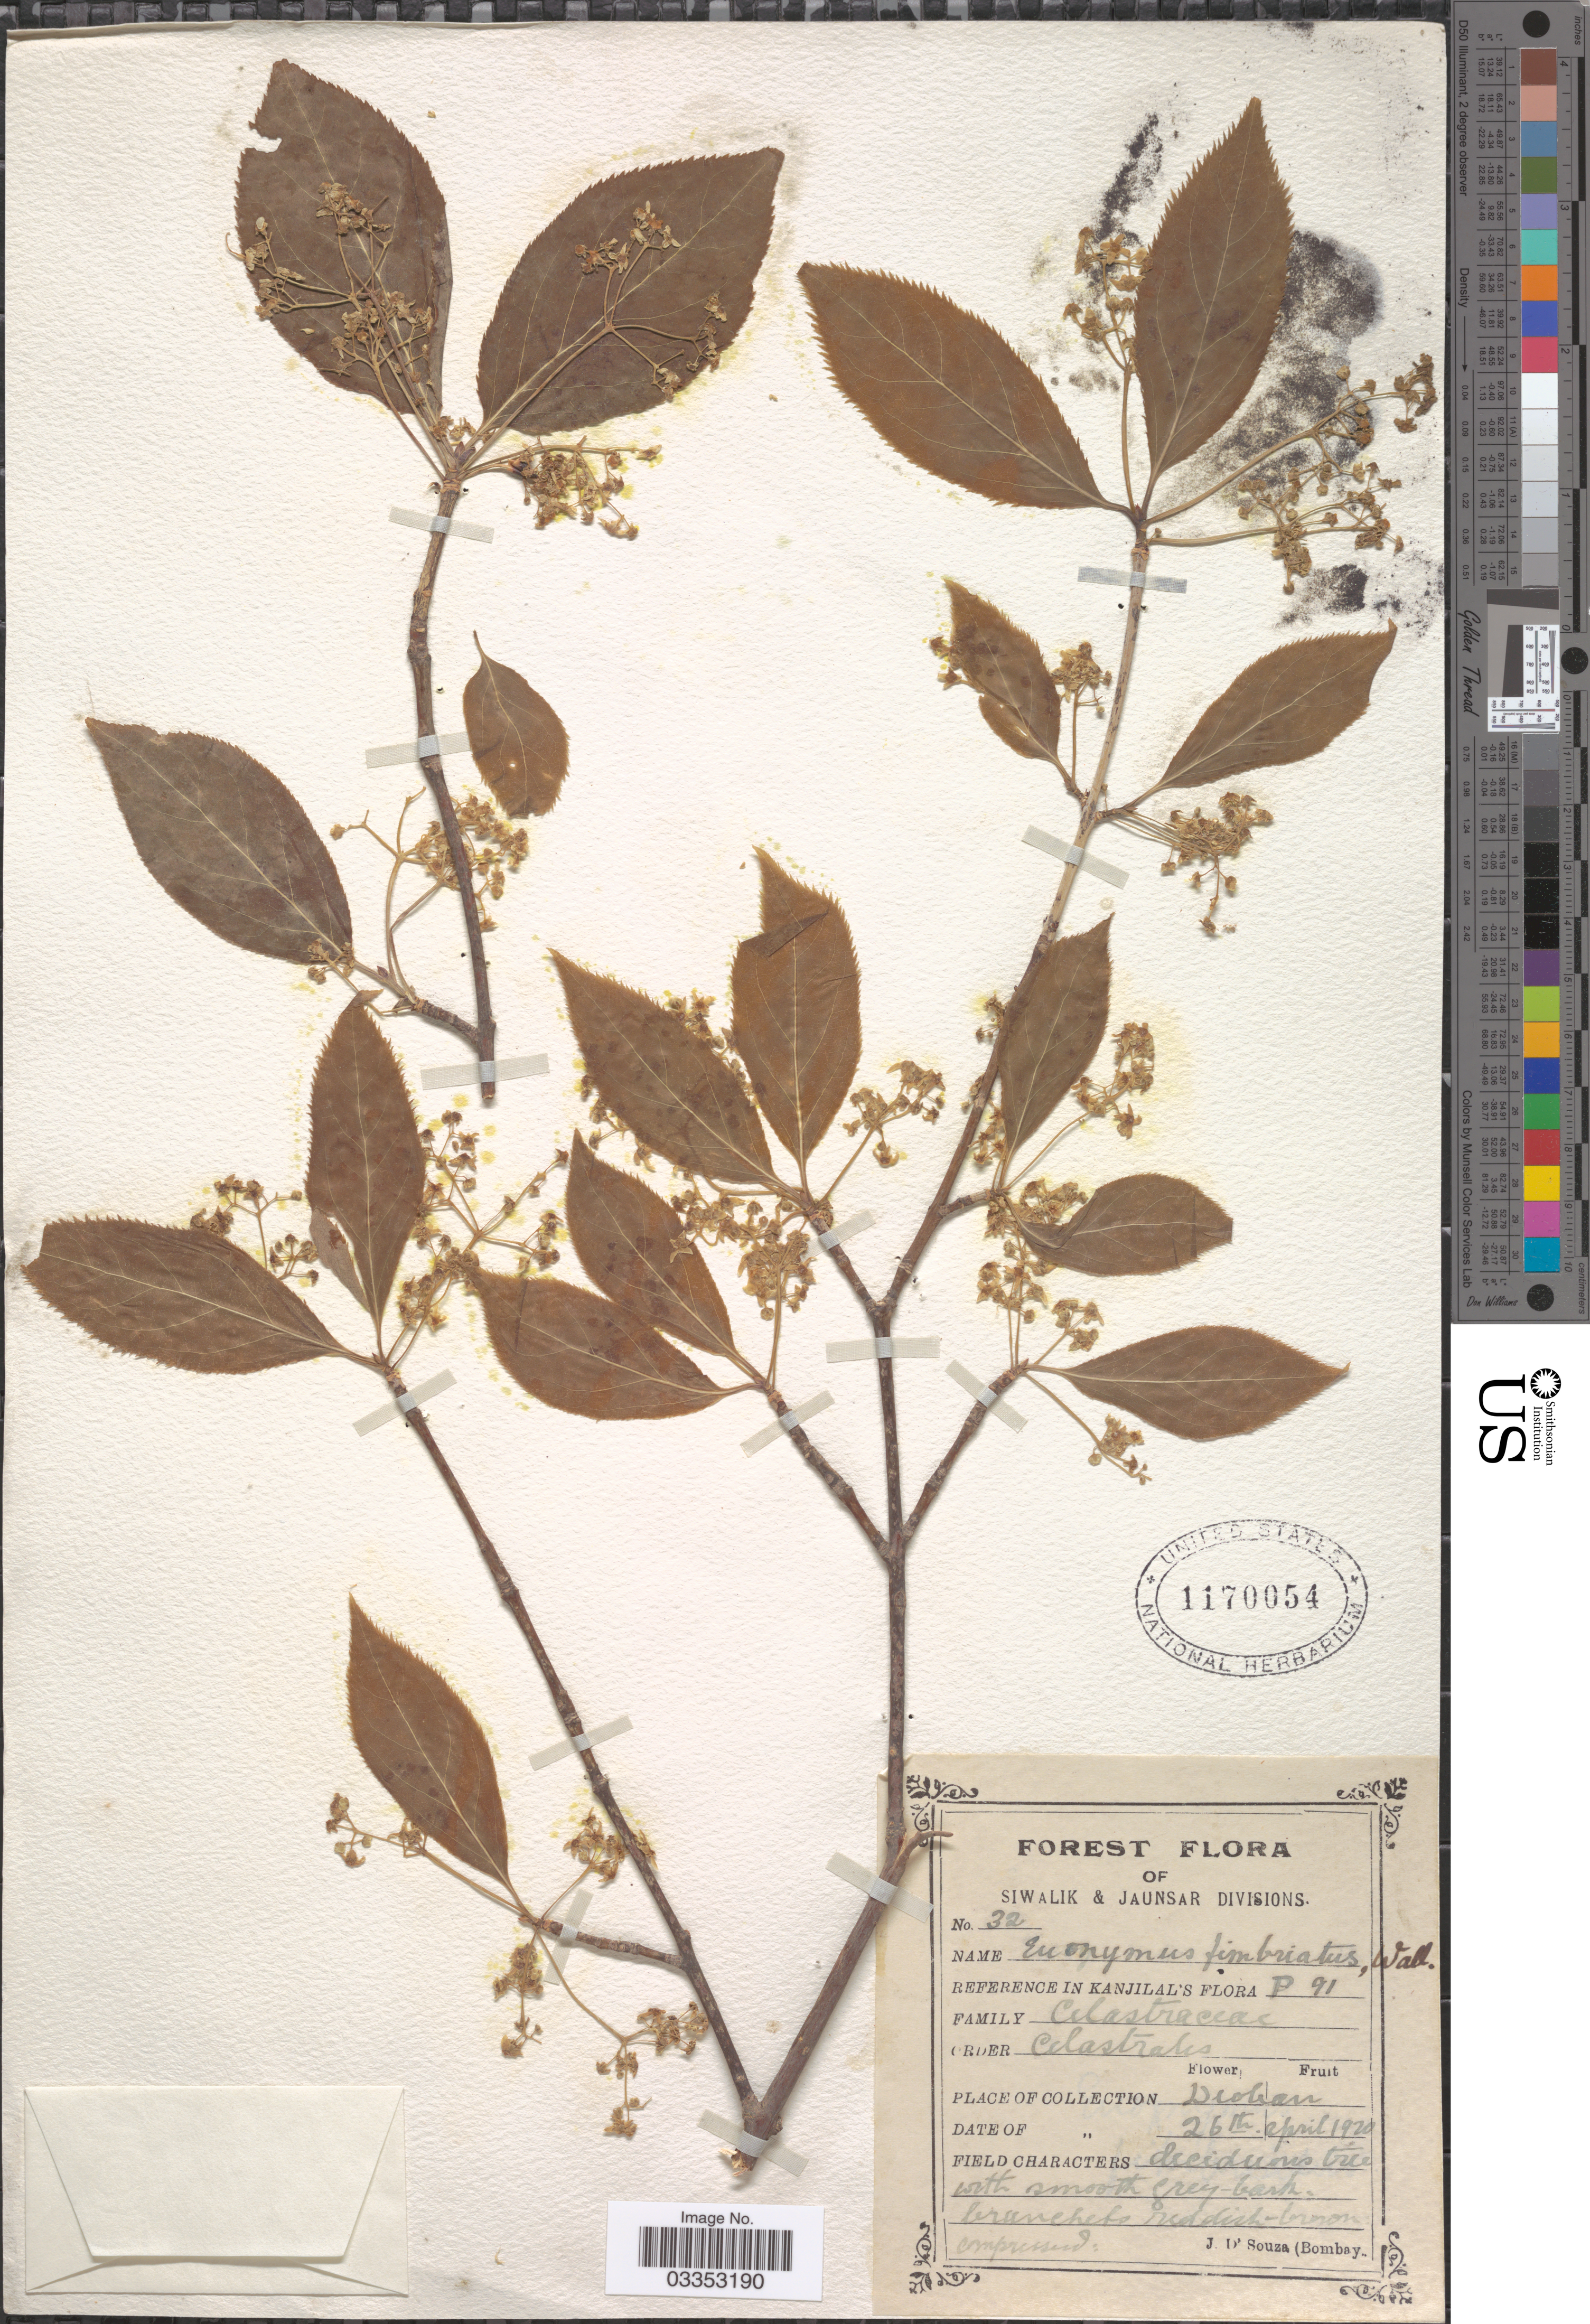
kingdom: Plantae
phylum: Tracheophyta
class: Magnoliopsida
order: Celastrales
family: Celastraceae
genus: Euonymus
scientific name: Euonymus fimbriatus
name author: Wall.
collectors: J. Souza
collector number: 32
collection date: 1920-04-26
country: India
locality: Siwalik & Jaunsar Divisions. Deoban.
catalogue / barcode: US 1170054